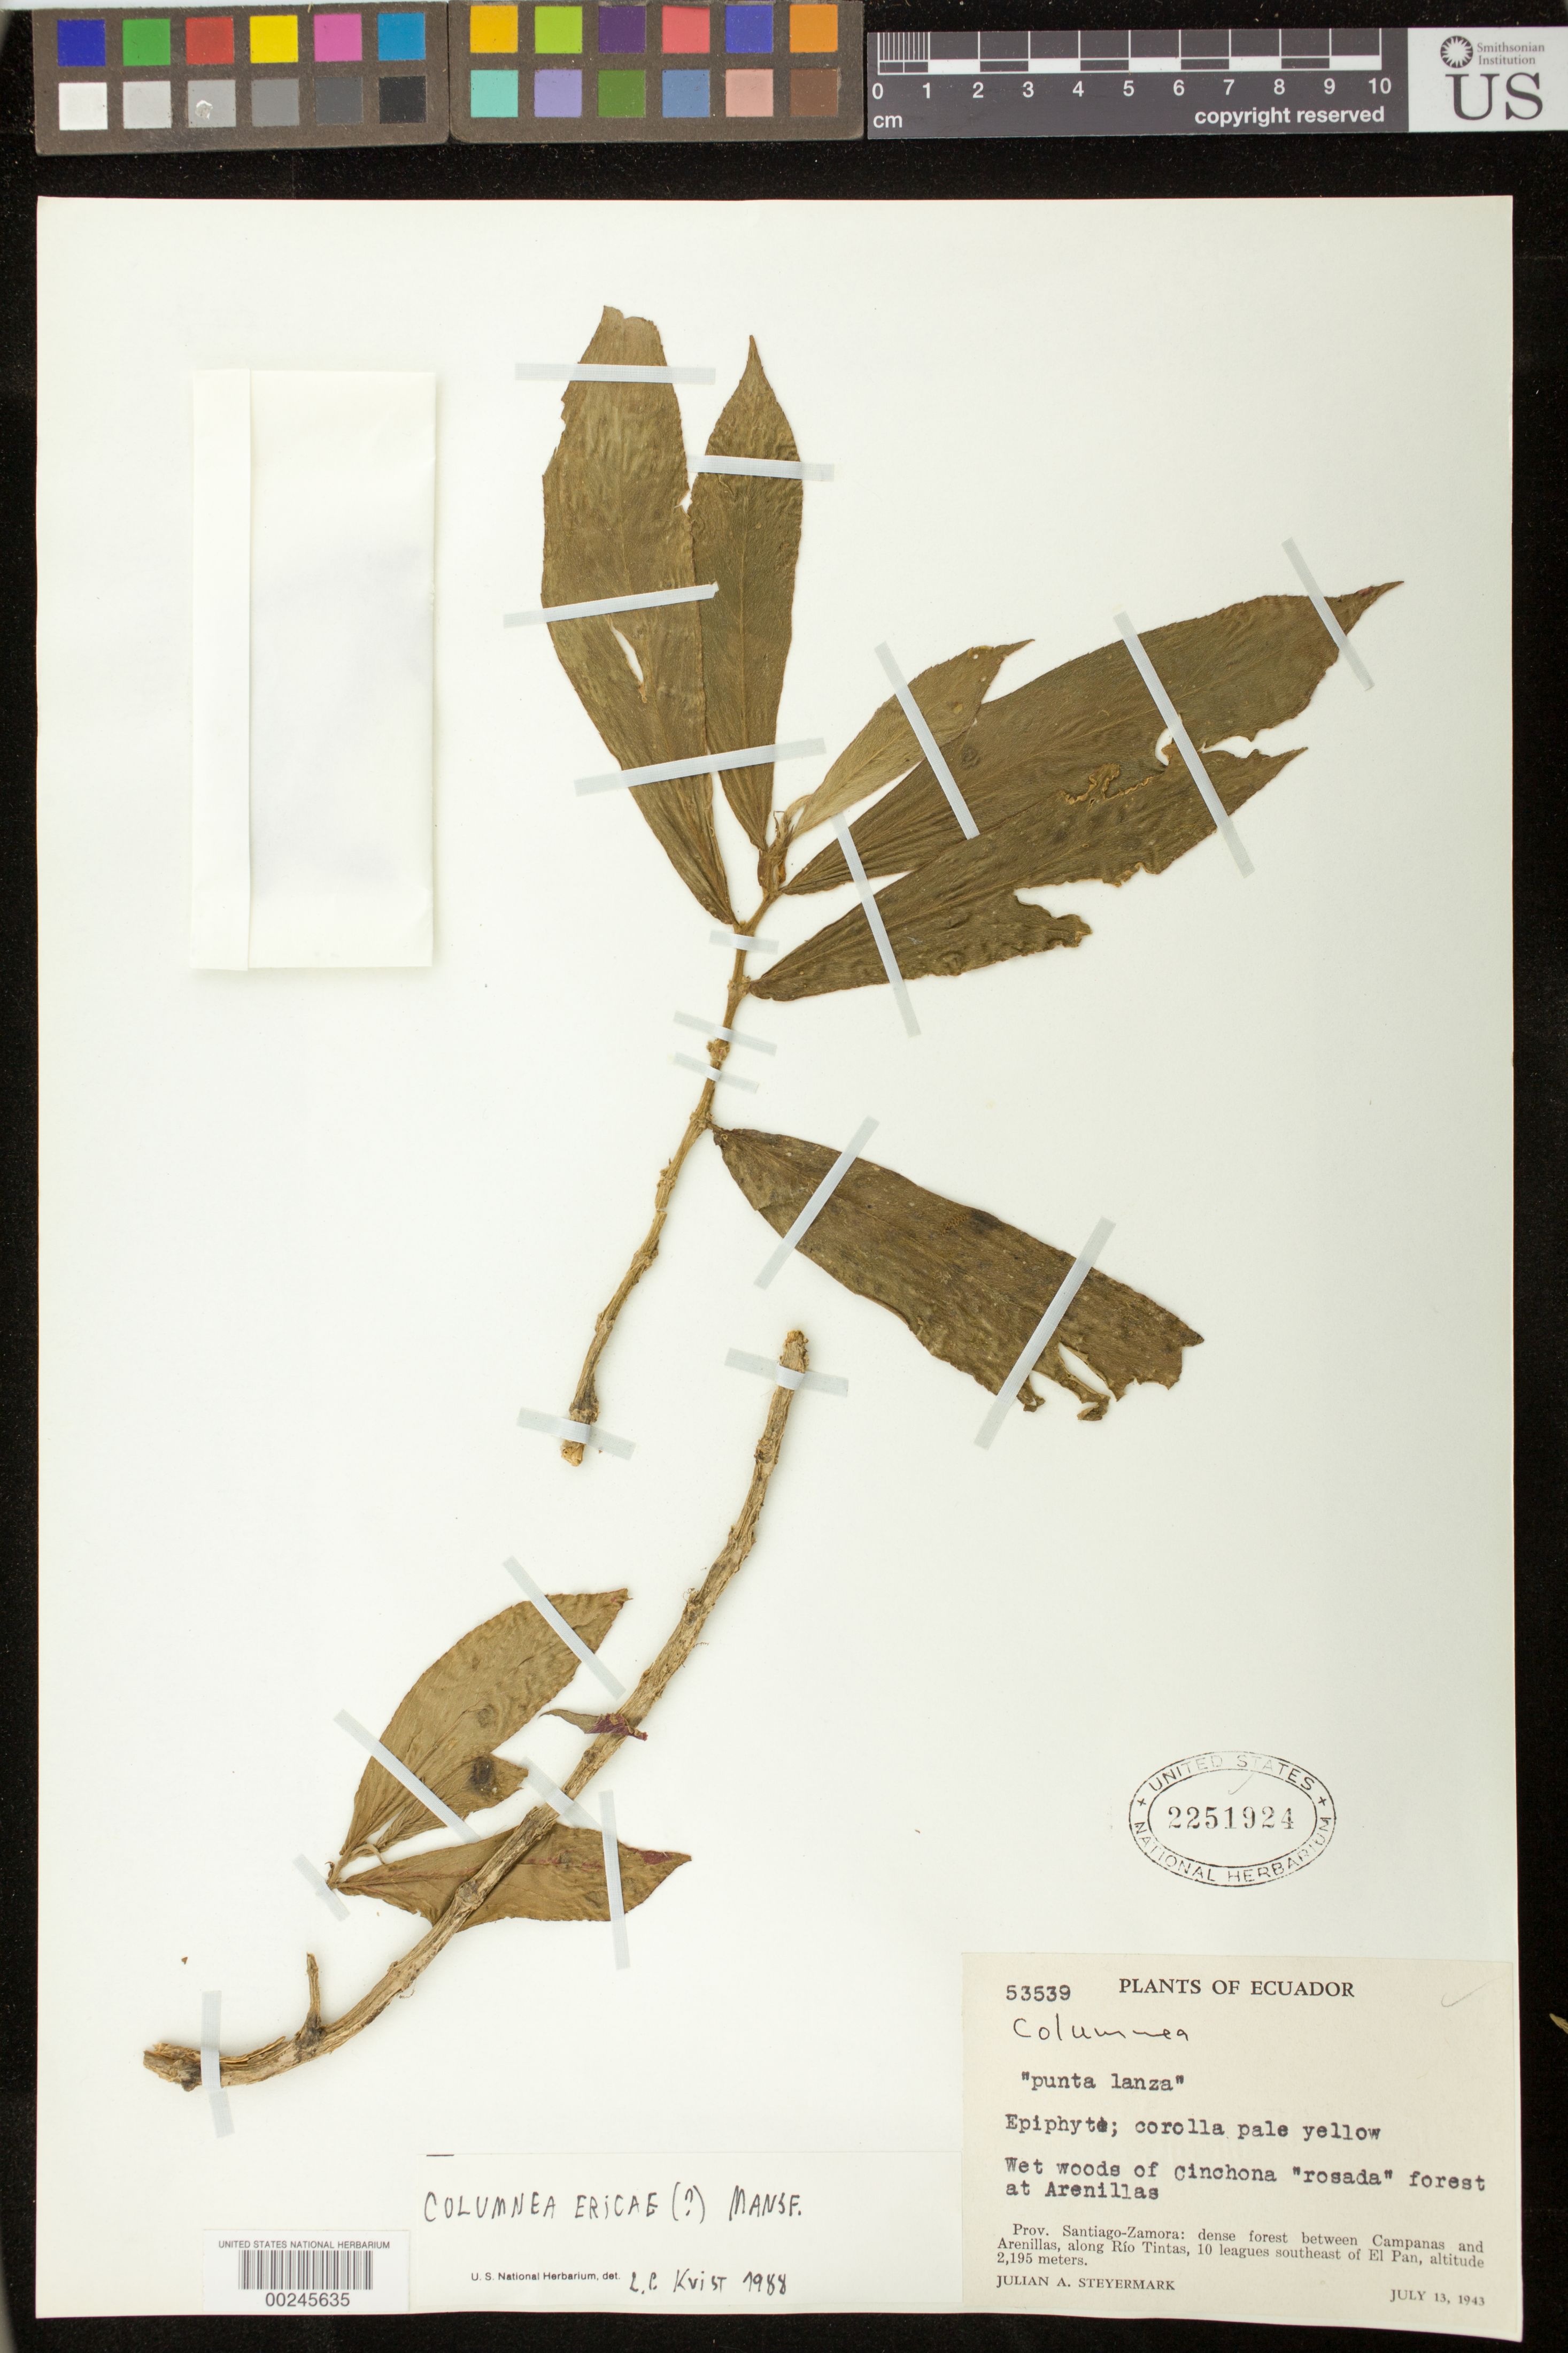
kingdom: Plantae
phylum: Tracheophyta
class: Magnoliopsida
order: Lamiales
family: Gesneriaceae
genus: Columnea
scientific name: Columnea ericae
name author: Mansf.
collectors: J. Steyermark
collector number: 53539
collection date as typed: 13 Jul 1943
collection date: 1943-07-13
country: Ecuador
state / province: Morona-Santiago / Zamora-Chinchipe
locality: between Campanas and Arenillas, along Rio Tintas, 10 leagues SE of El Pan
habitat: Dense forest, wet woods of cinchona "rosada" forest at Arenillas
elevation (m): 2195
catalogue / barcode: US 2251924